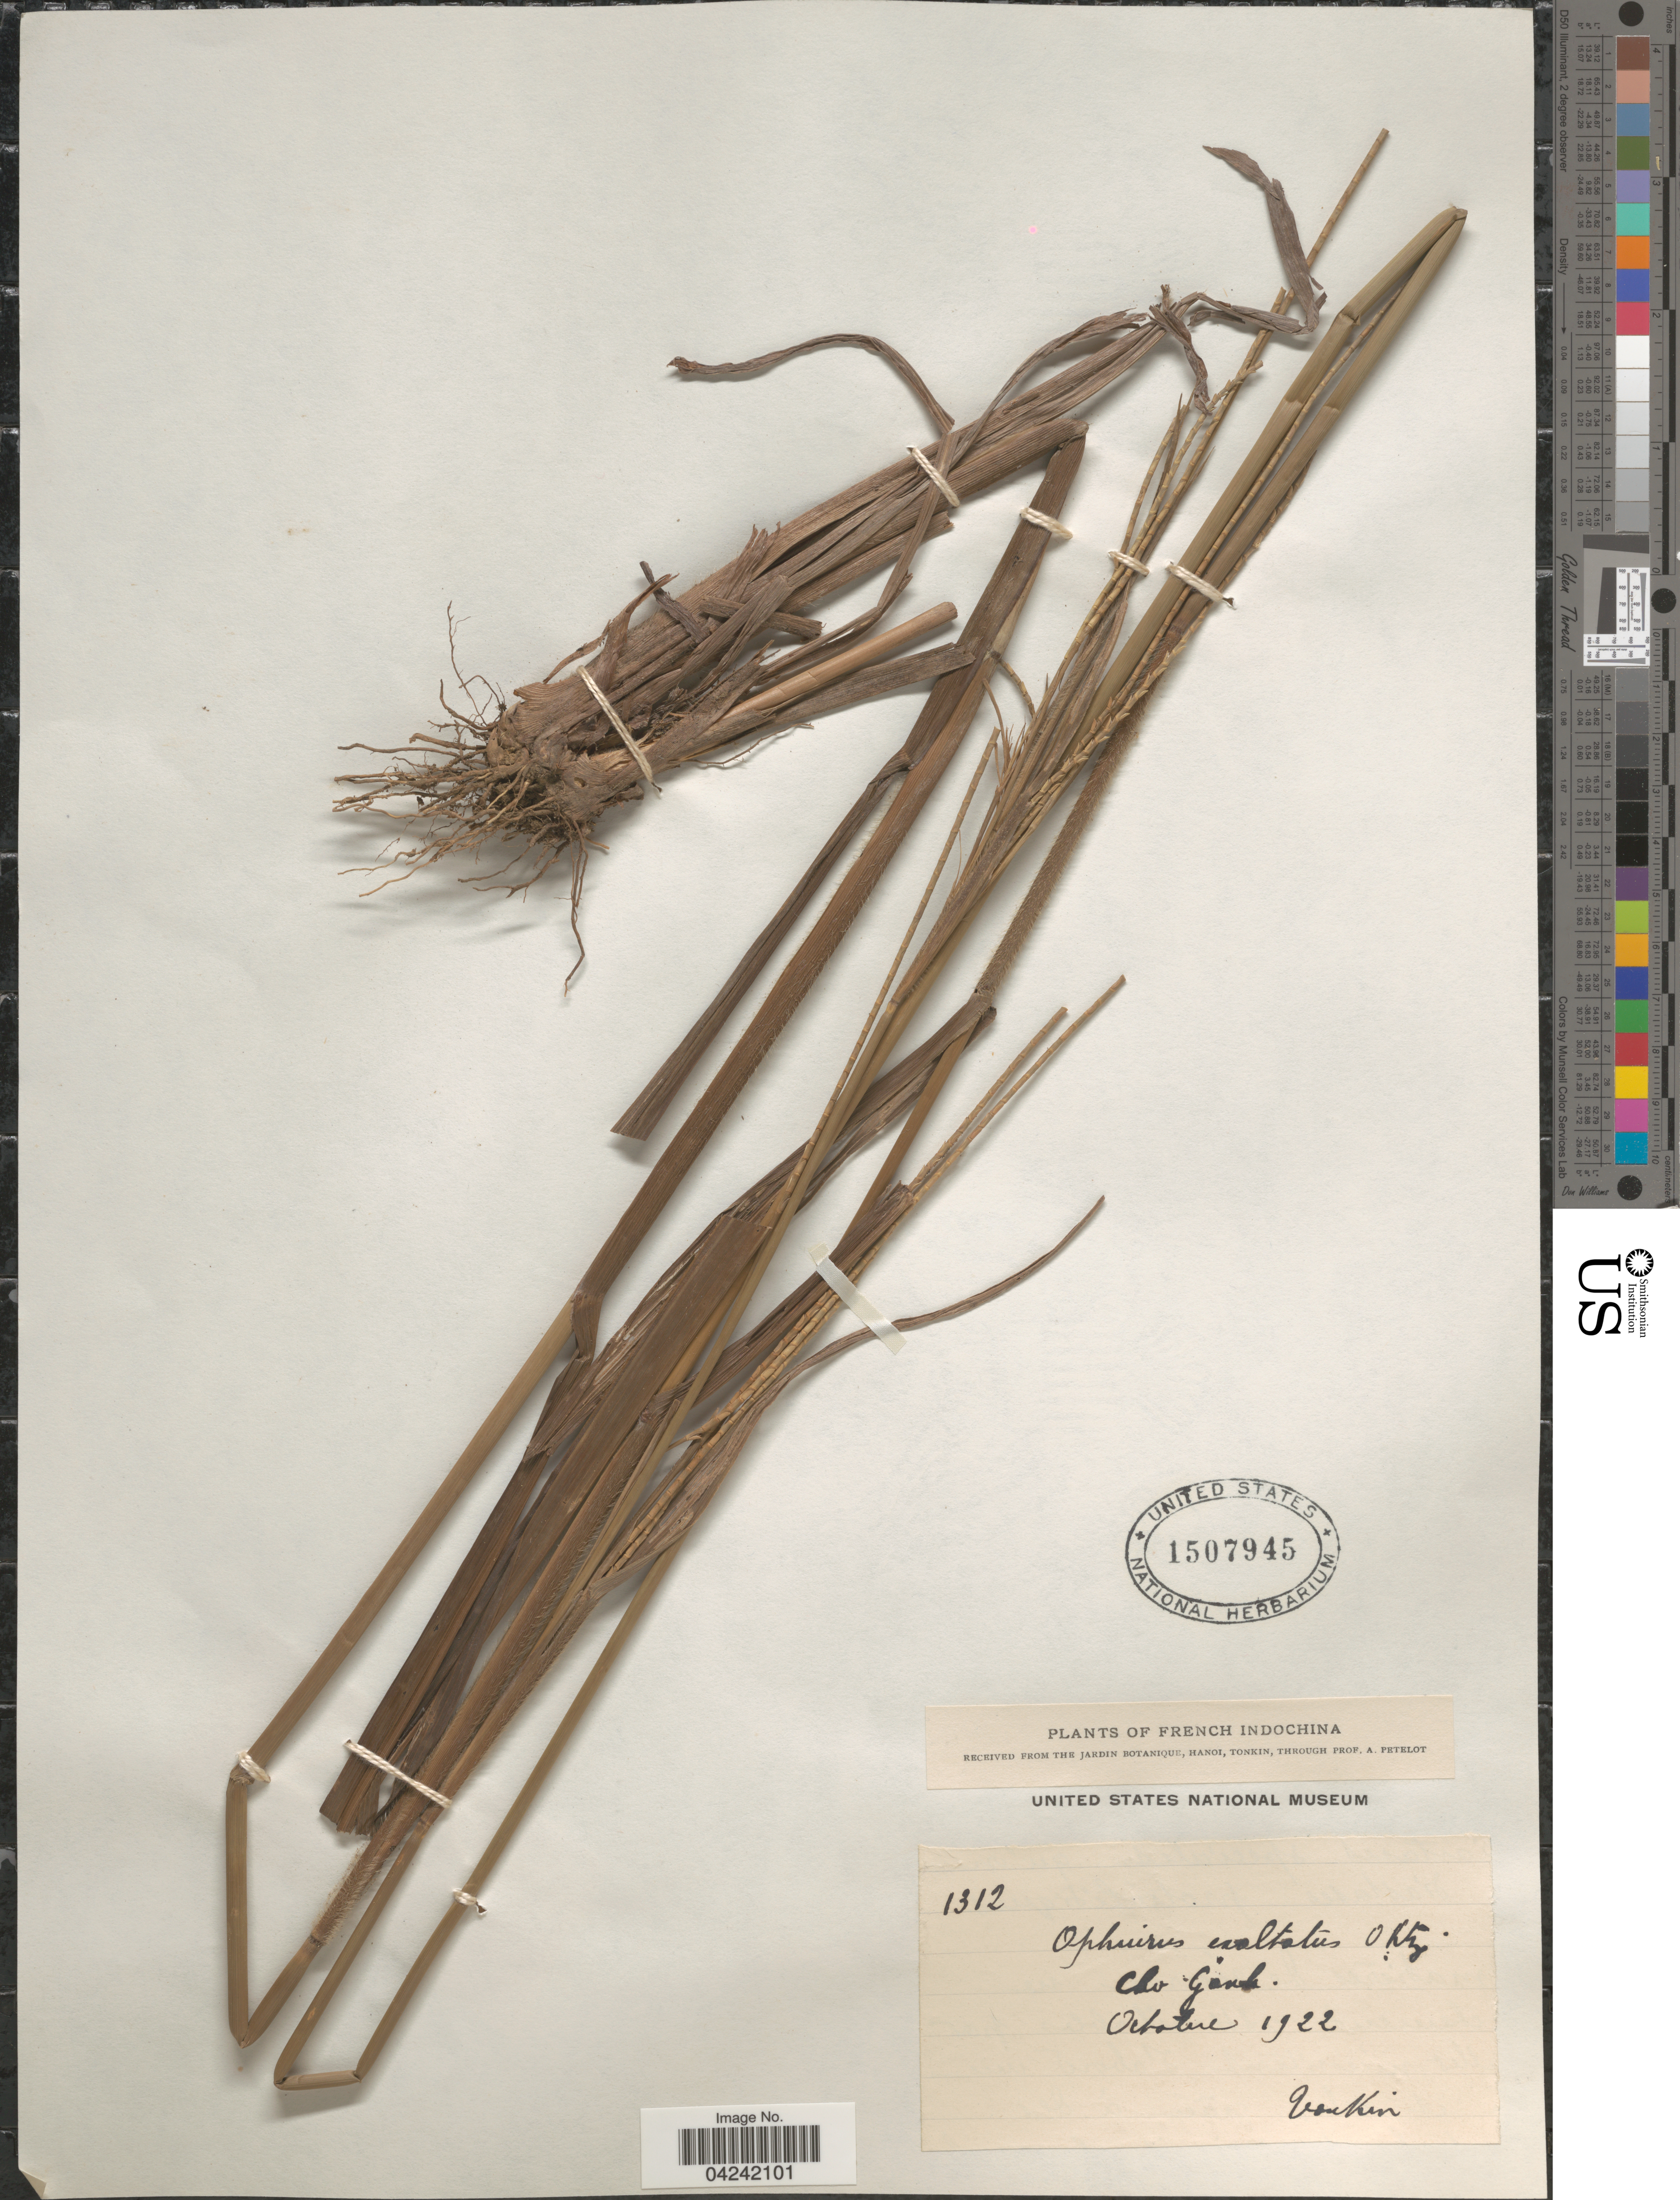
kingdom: Plantae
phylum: Tracheophyta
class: Liliopsida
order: Poales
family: Poaceae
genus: Ophiuros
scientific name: Ophiuros exaltatus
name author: (L.) Kuntze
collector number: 1312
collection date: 1922-10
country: Vietnam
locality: Cho Ganh. Tonkin.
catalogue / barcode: US 1507945